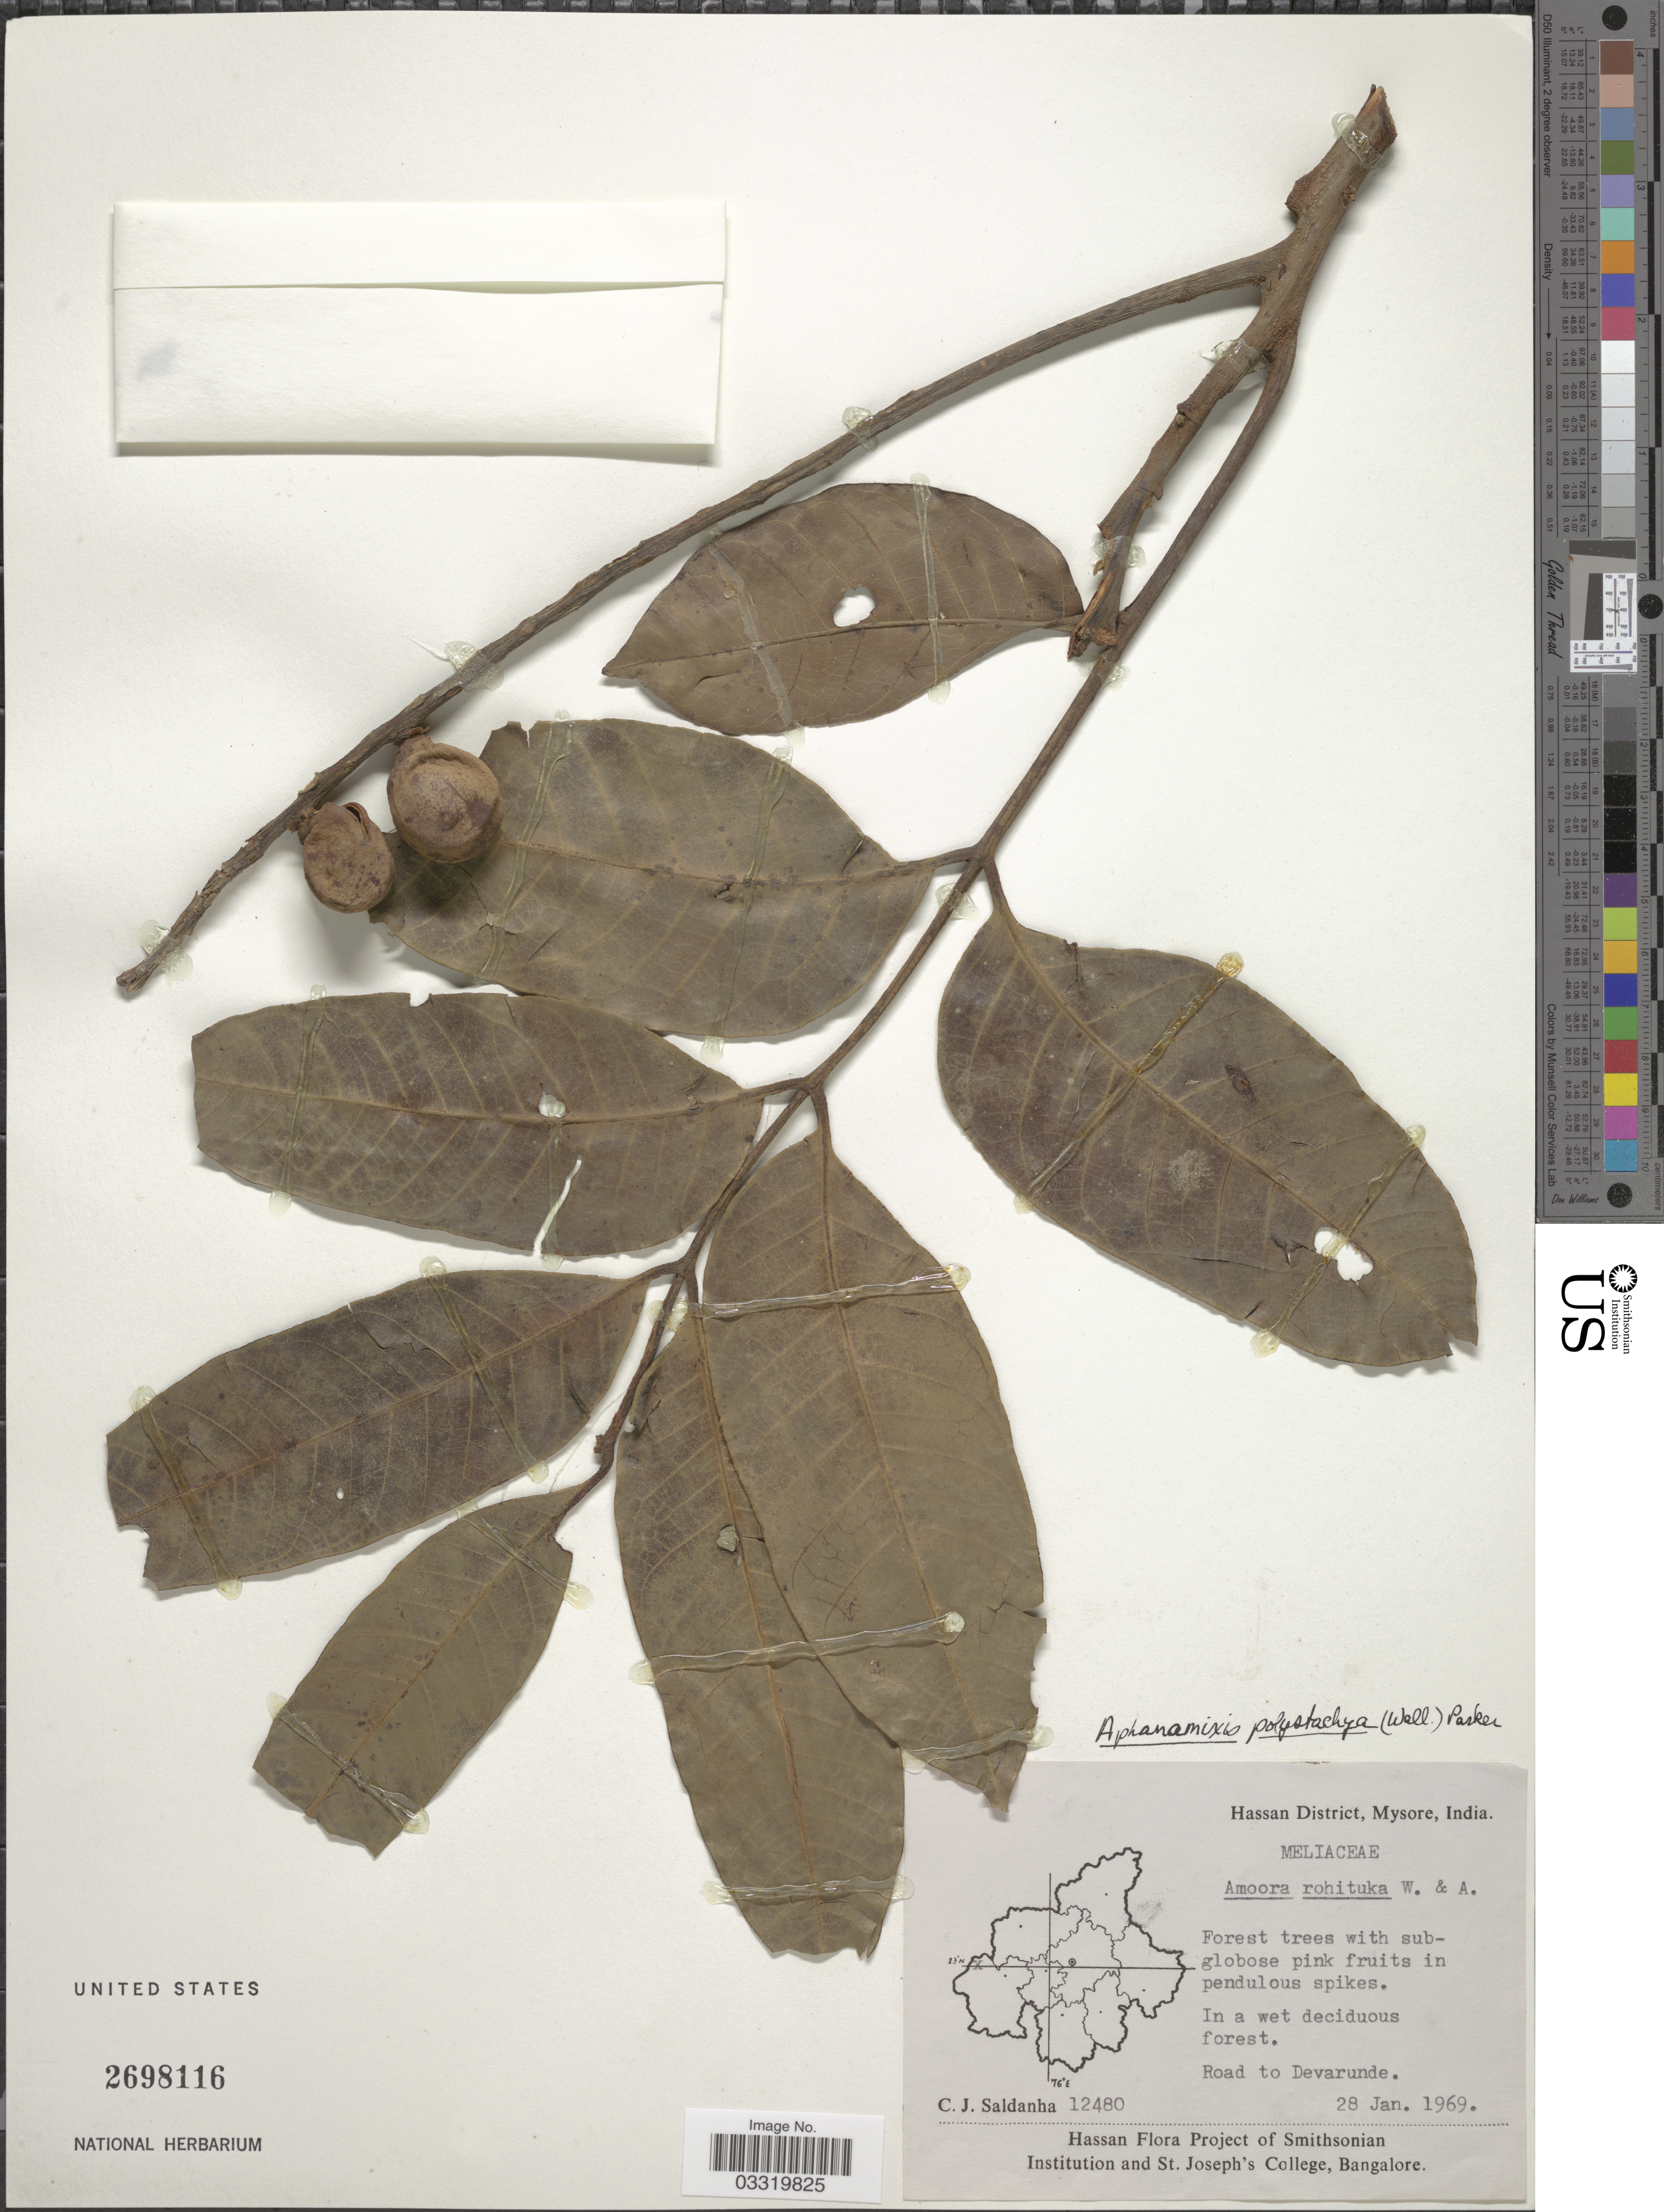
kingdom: Plantae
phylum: Tracheophyta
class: Magnoliopsida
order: Sapindales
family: Meliaceae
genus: Aphanamixis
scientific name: Aphanamixis polystachya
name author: (Wall.) R. Parker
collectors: C. J. Saldanha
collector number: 12480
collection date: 1969-01-28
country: India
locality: Hassan District, Mysore, Road to Devarunde.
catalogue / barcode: US 2698116